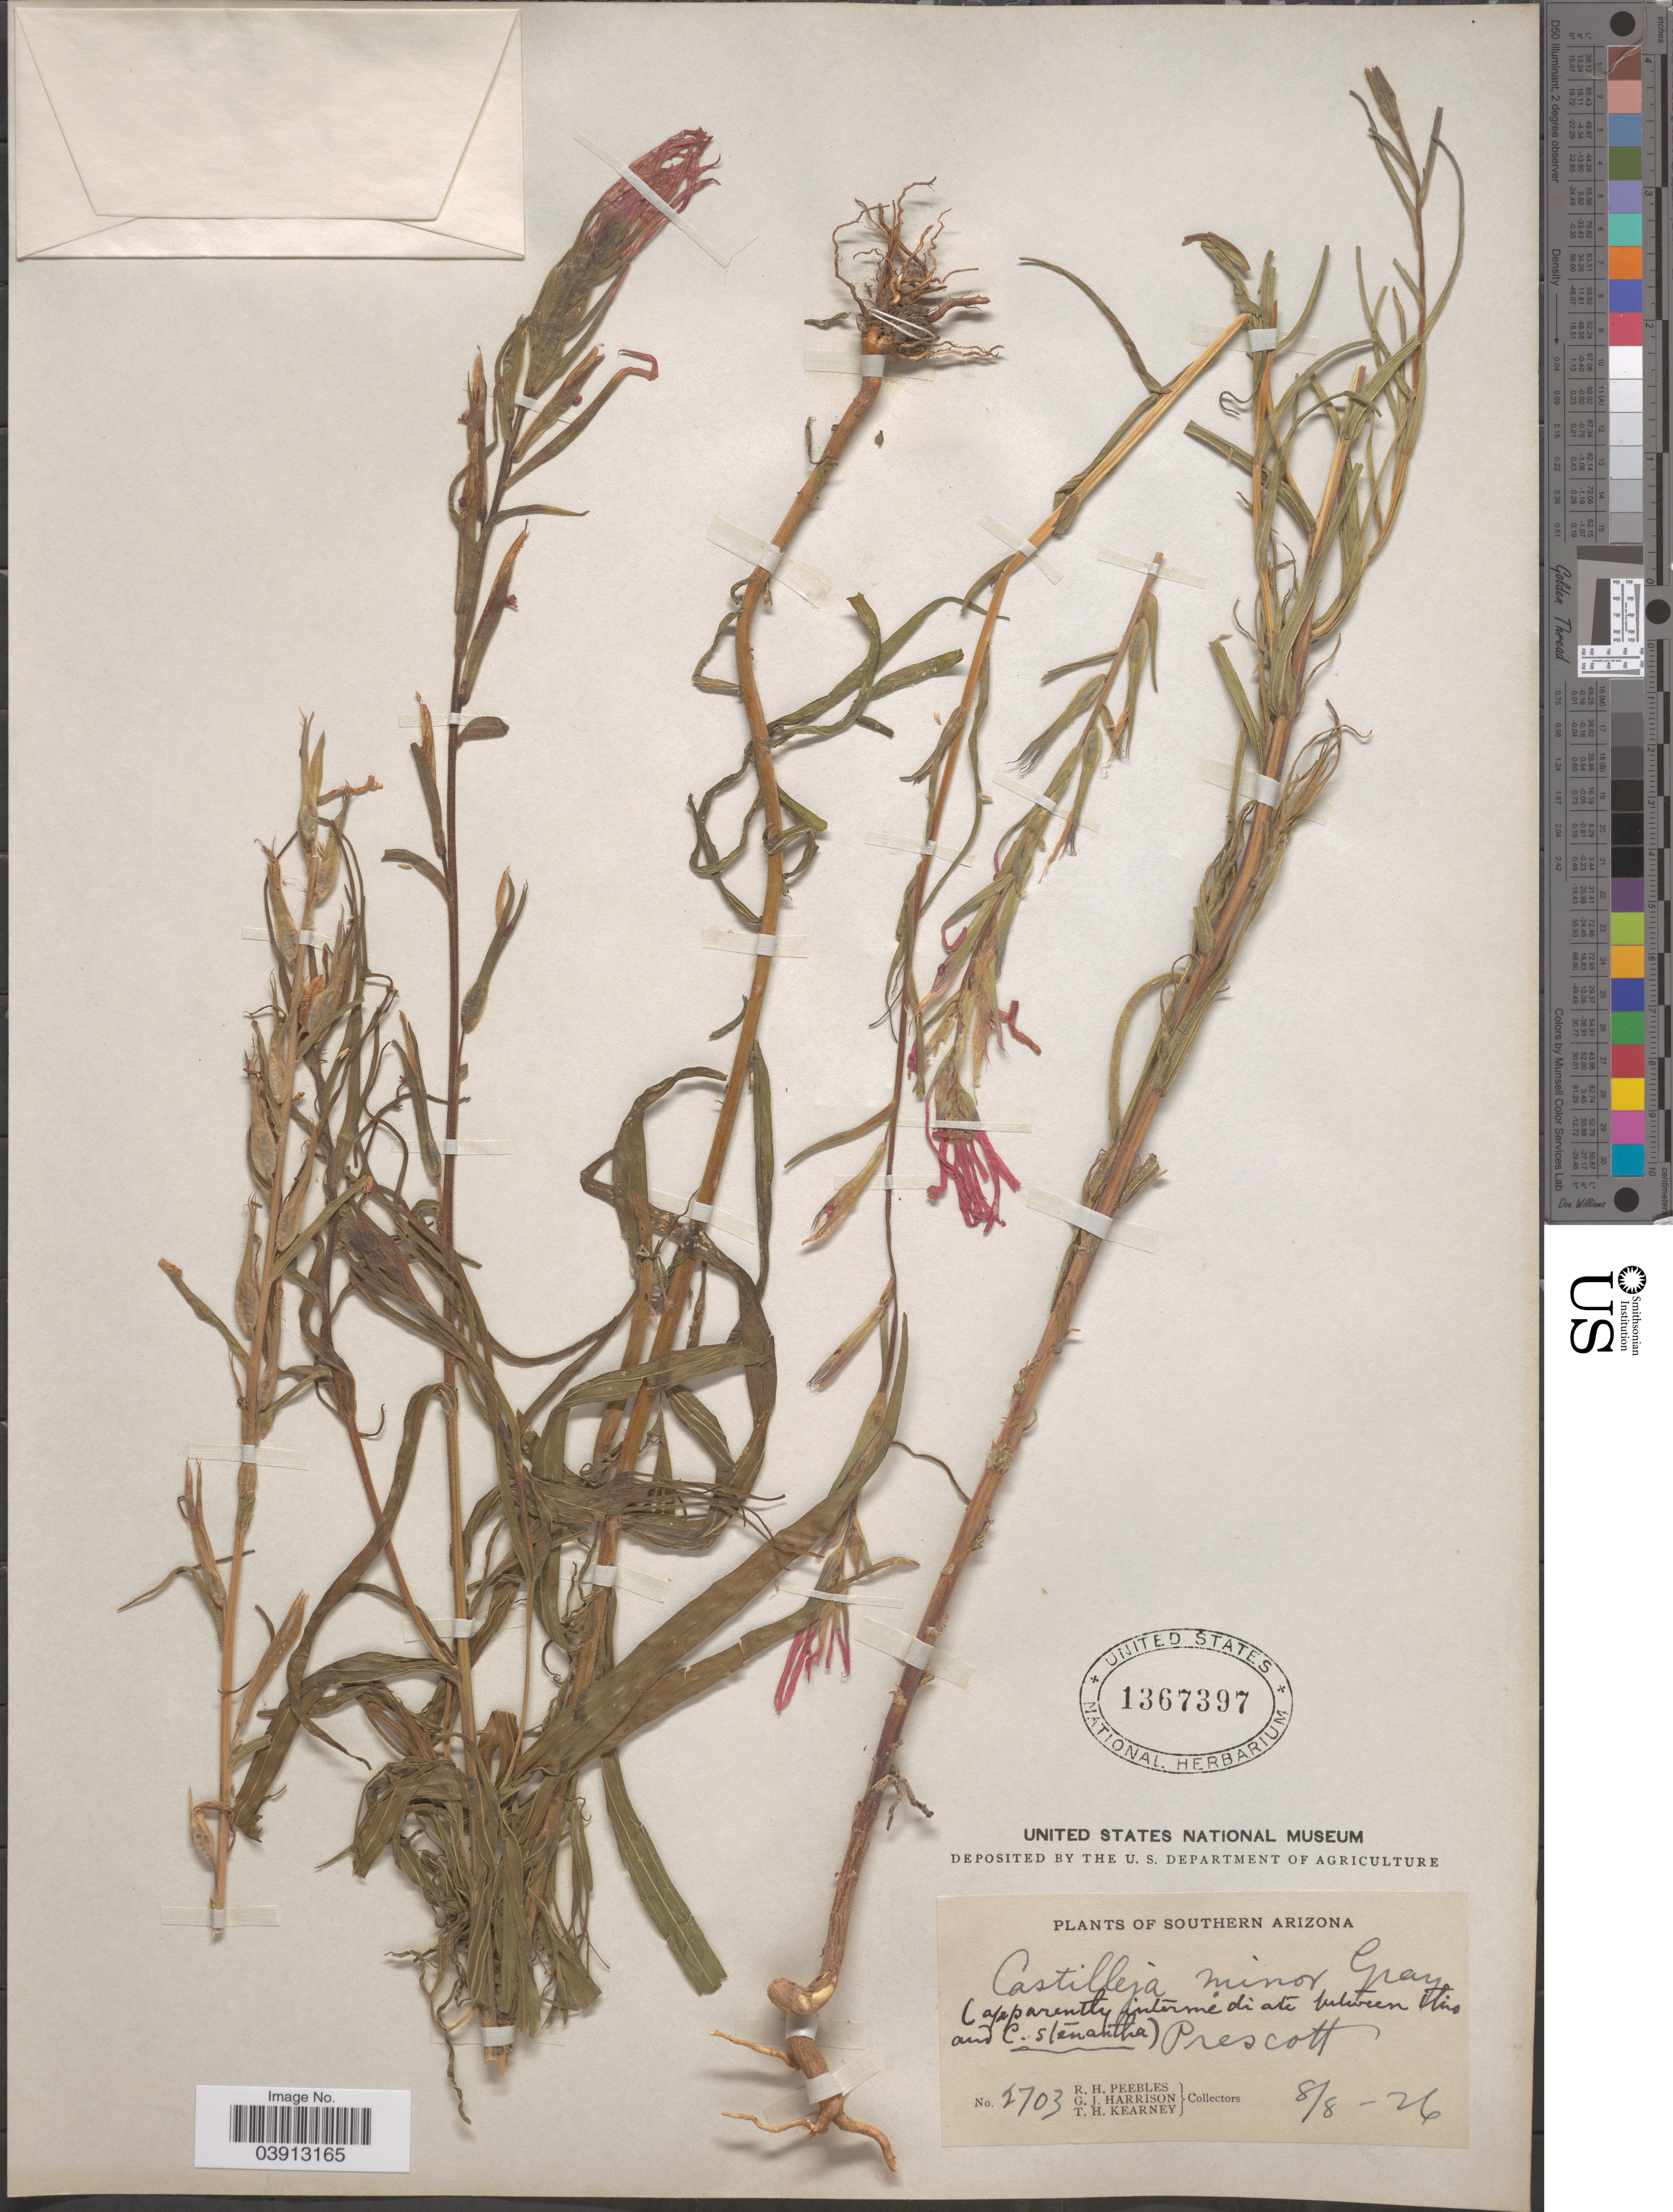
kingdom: Plantae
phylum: Tracheophyta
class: Magnoliopsida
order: Lamiales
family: Orobanchaceae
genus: Castilleja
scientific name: Castilleja minor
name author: A. Gray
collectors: R. H. Peebles, G. J. Harrison & T. H. Kearney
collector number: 2703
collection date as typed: Transcribed d/m/y: 8/8/26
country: United States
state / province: Arizona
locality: Southern Arizona. Prescott.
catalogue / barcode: US 1367397